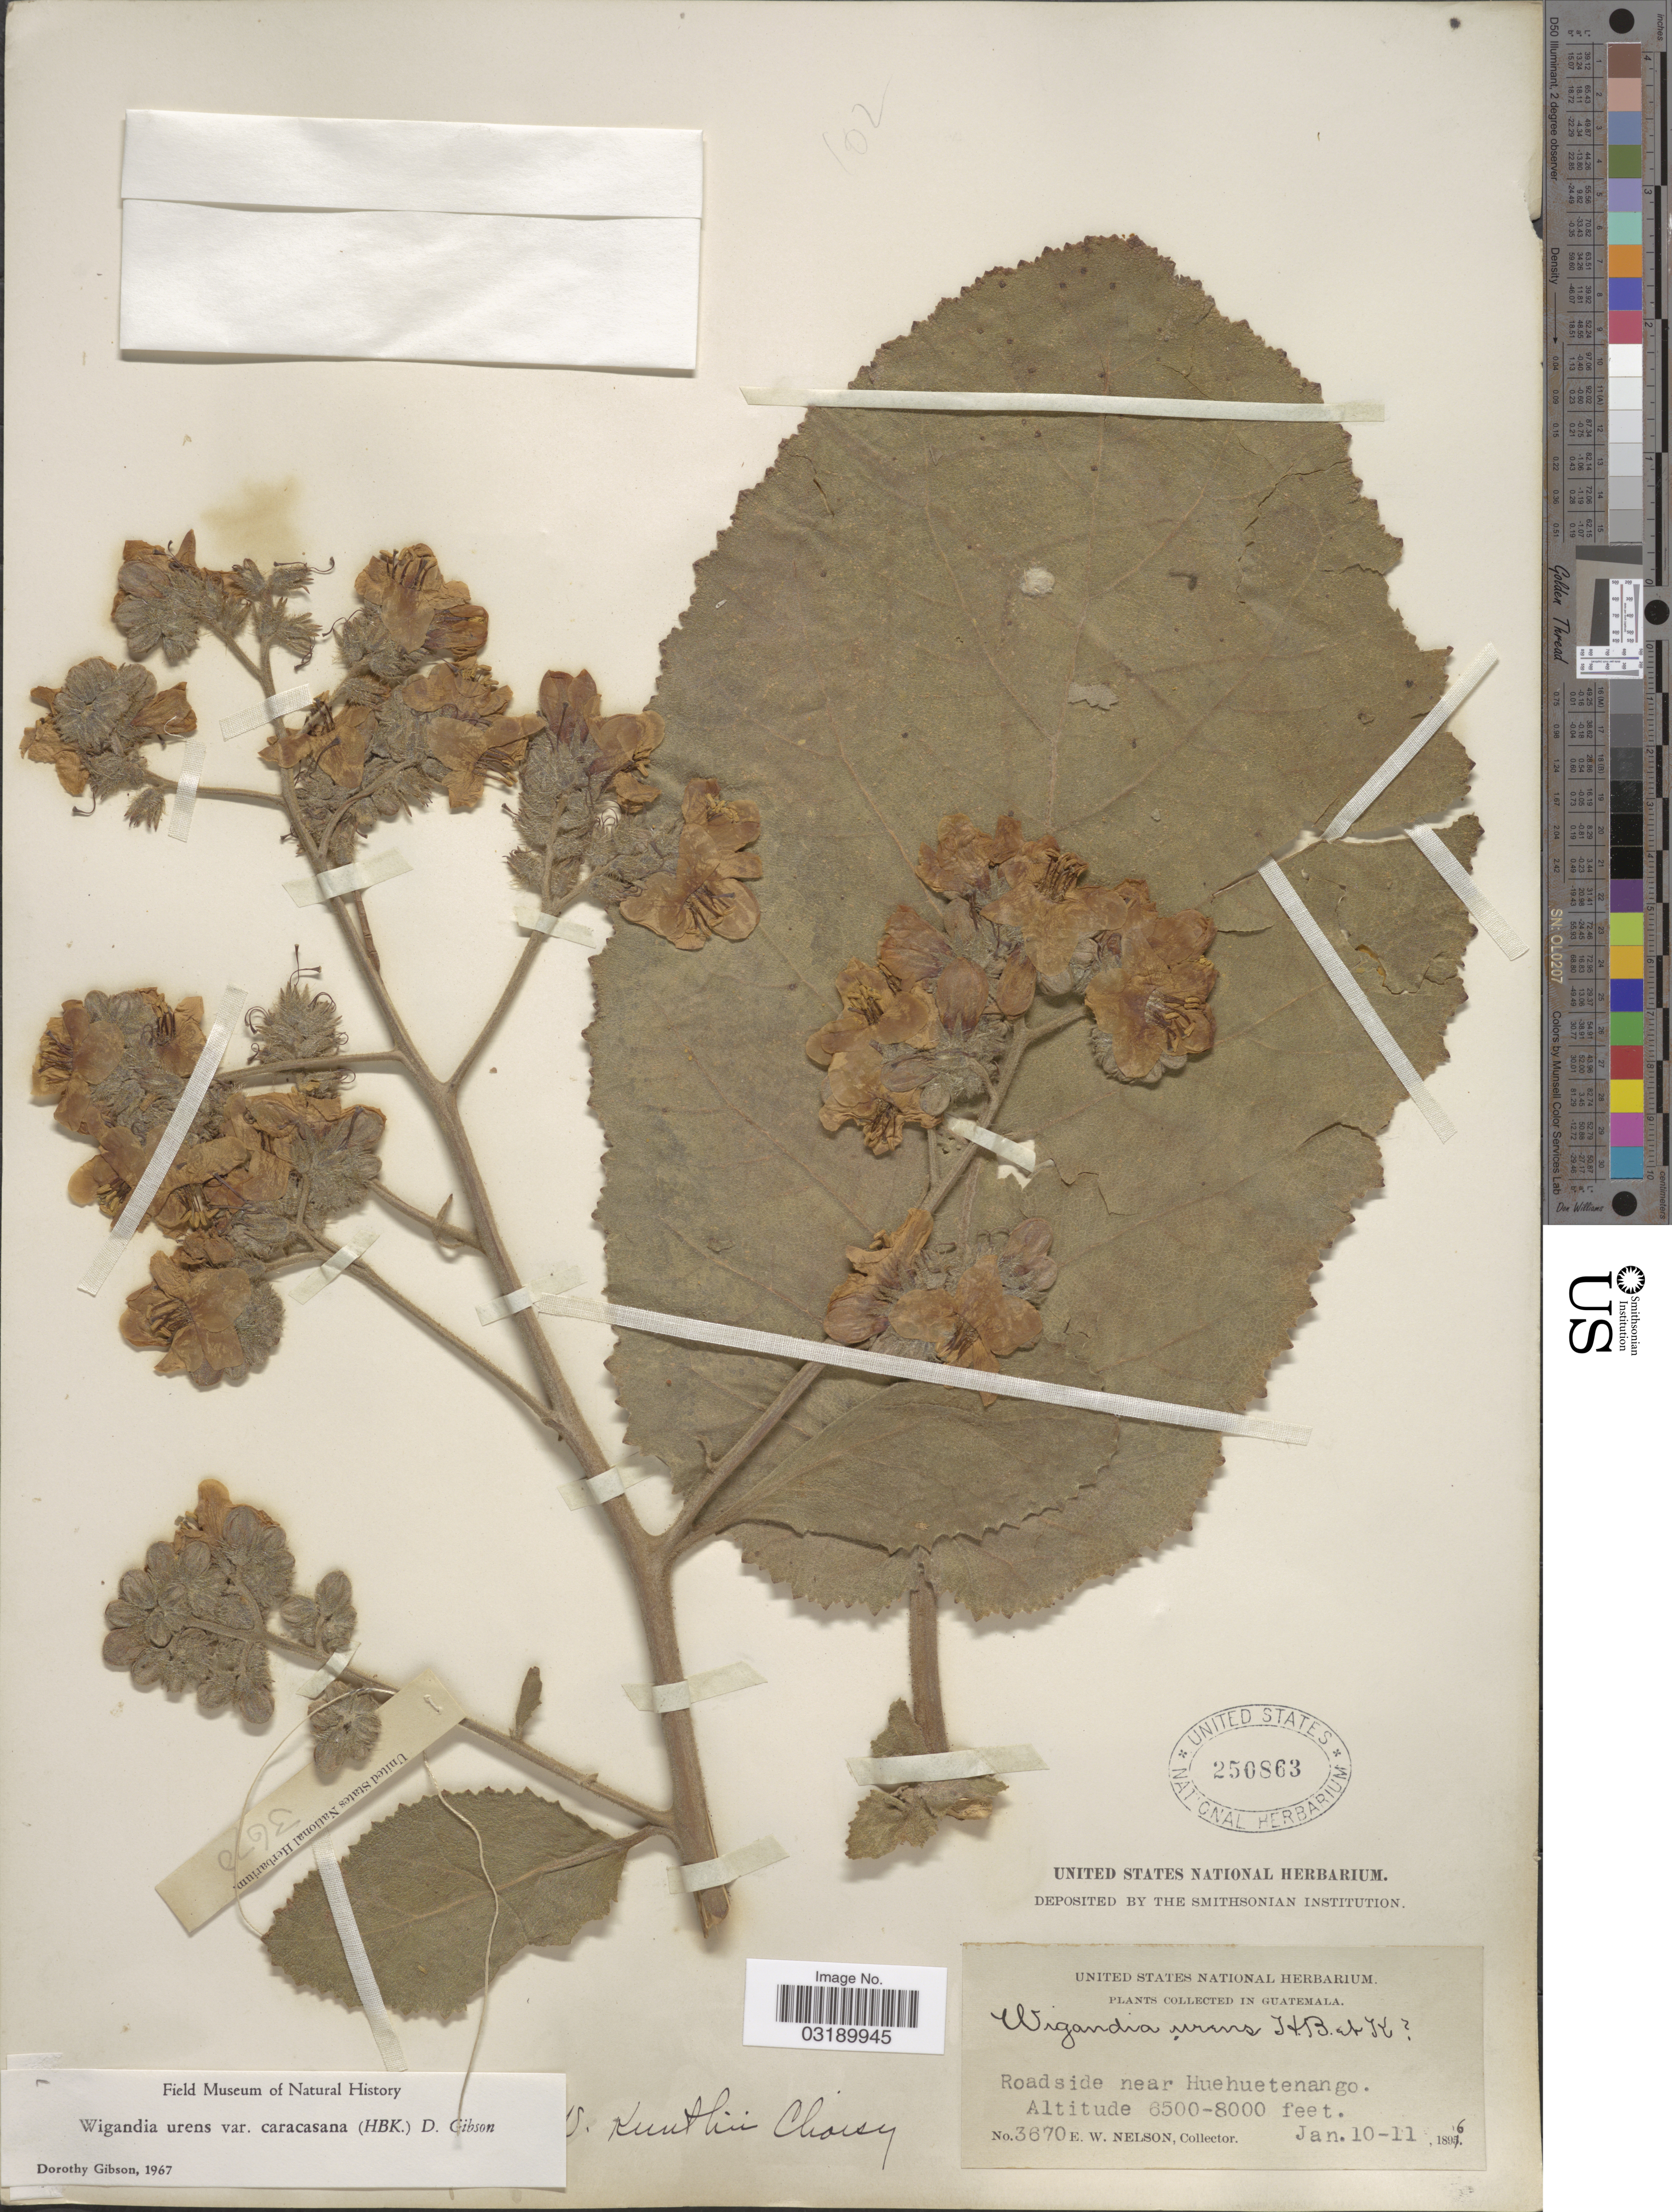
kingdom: Plantae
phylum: Tracheophyta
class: Magnoliopsida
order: Boraginales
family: Namaceae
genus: Wigandia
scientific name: Wigandia urens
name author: (Ruiz & Pav.) Kunth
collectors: E. W. Nelson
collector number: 3670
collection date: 1896-01-10/1896-01-11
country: Guatemala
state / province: Huehuetenango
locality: Roadside near Huehuetenango.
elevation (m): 1981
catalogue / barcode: US 250863